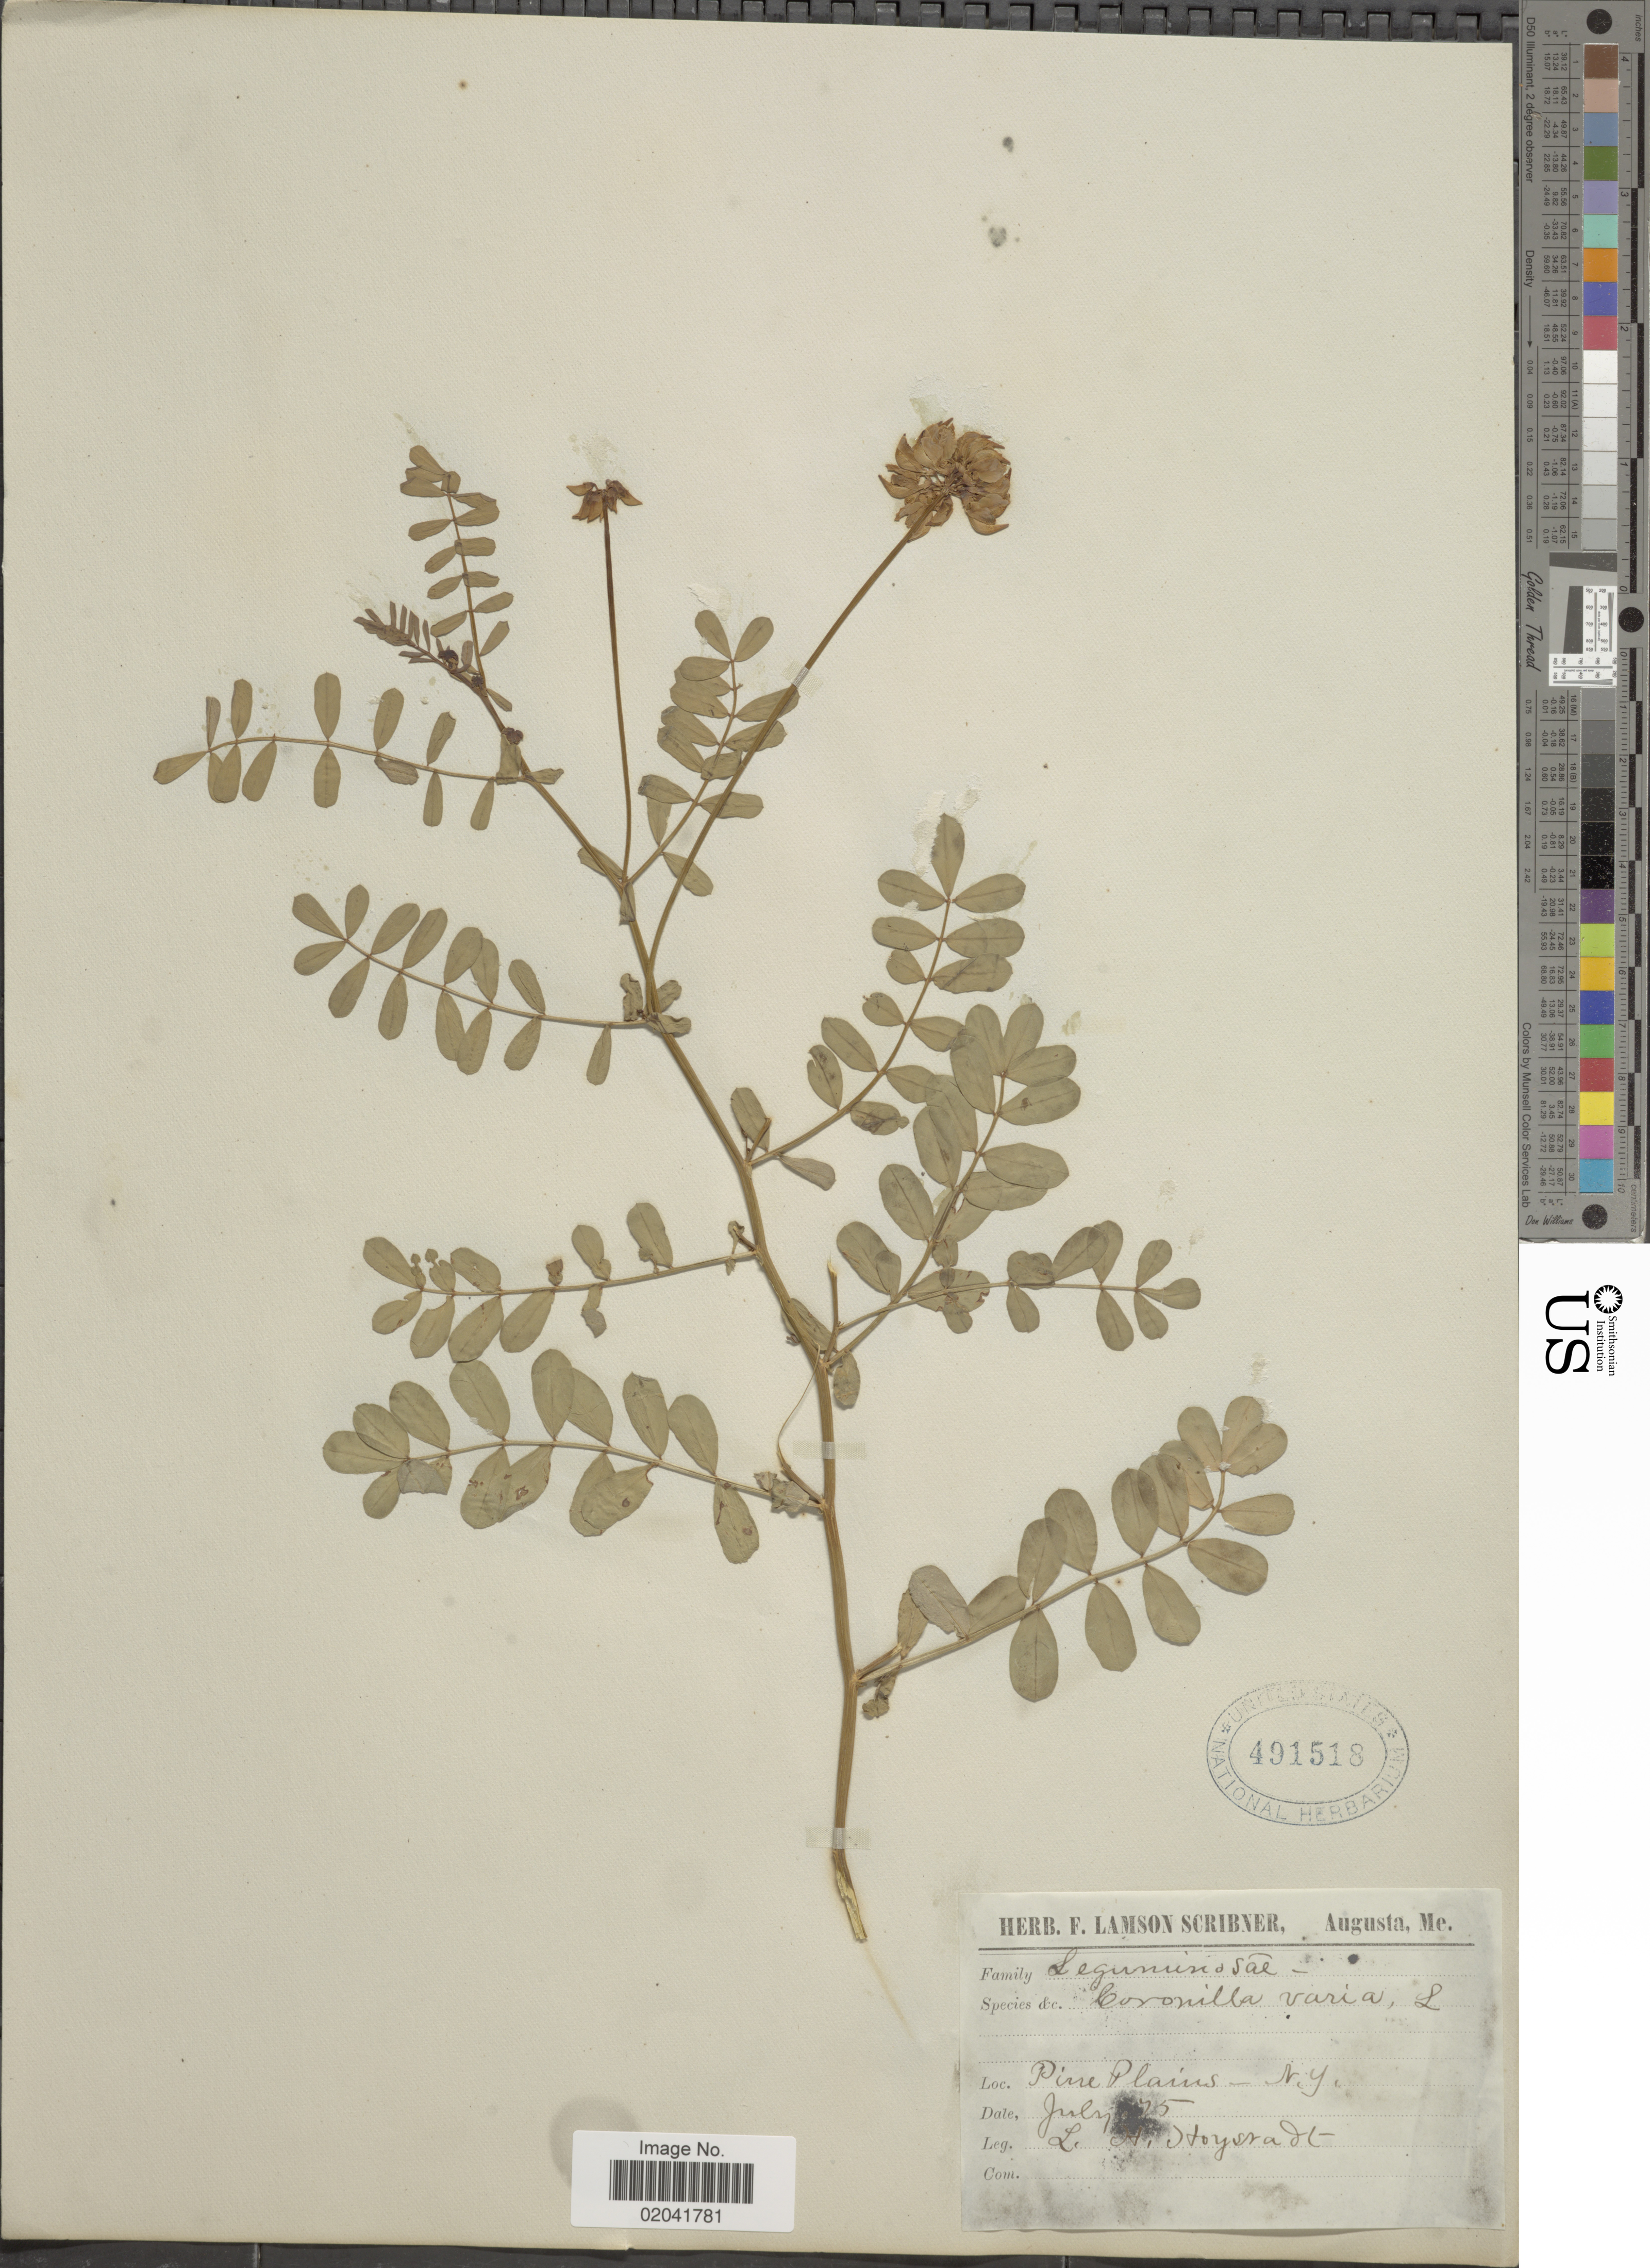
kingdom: Plantae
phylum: Tracheophyta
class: Magnoliopsida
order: Fabales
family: Fabaceae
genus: Coronilla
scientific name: Coronilla varia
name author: L.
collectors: L. Hoysradt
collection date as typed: Transcribed d/m/y: /7/75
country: United States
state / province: New York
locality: Pine Plains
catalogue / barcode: US 491518